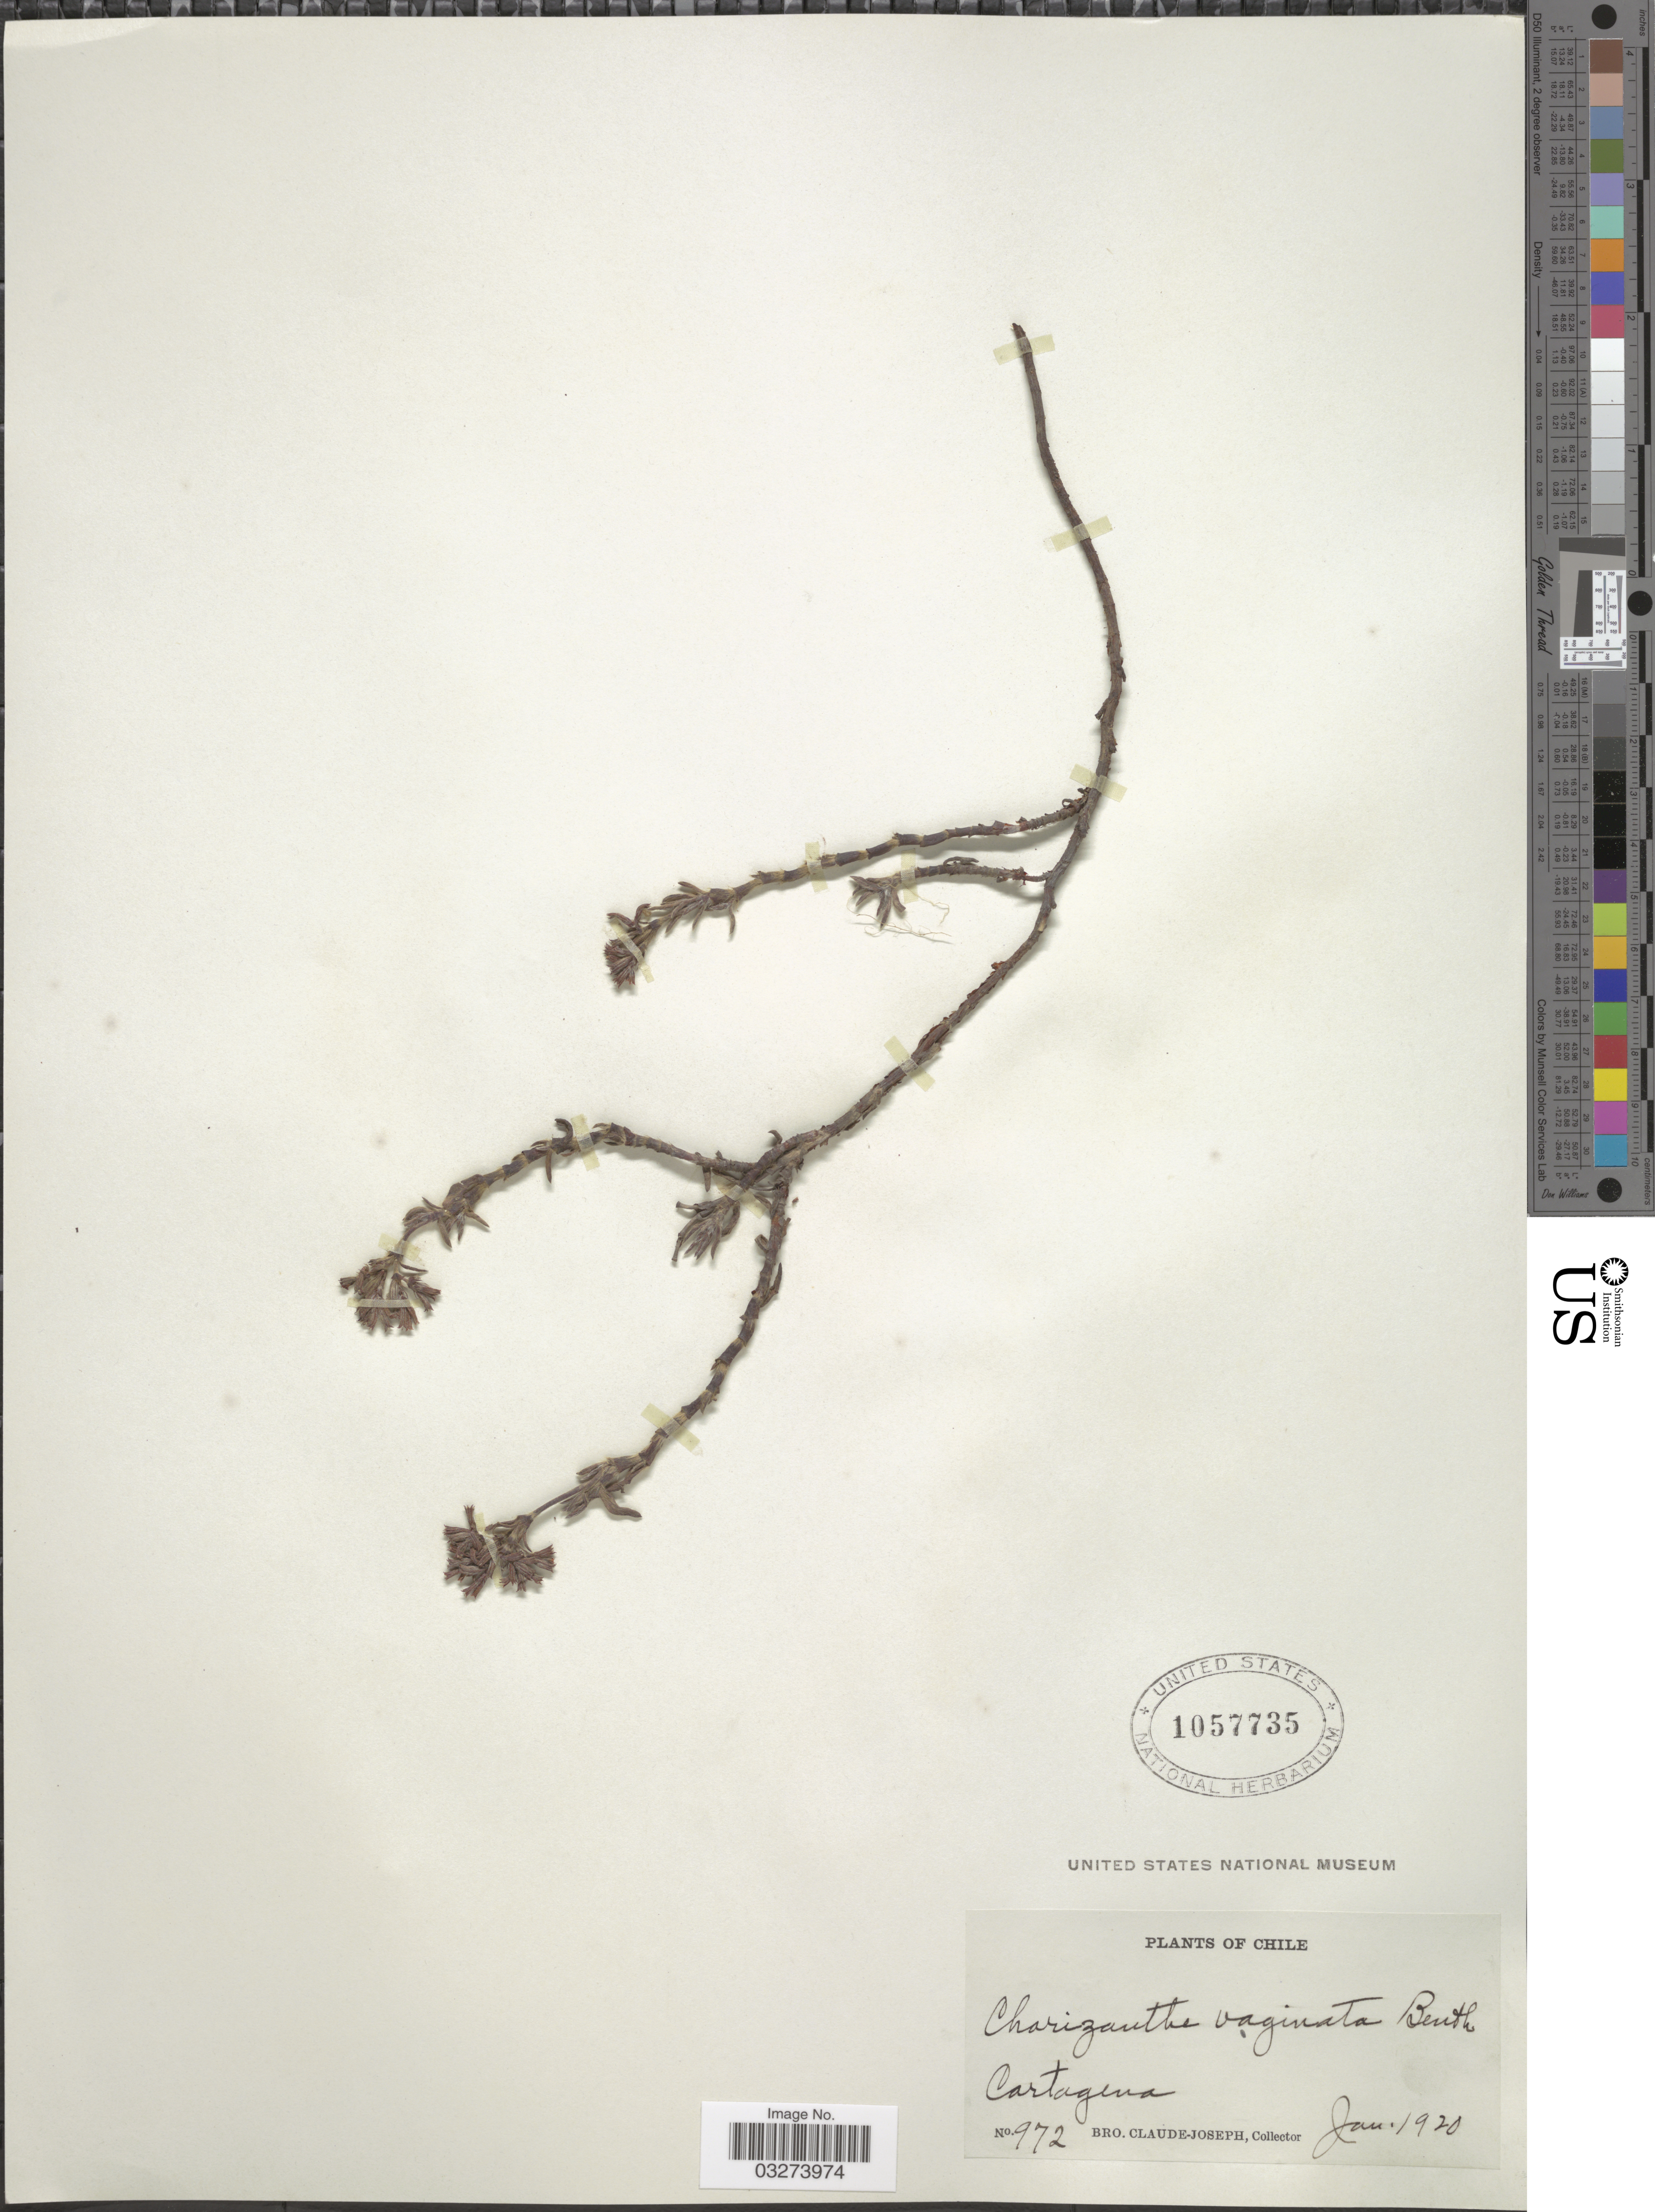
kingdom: Plantae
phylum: Tracheophyta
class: Magnoliopsida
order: Caryophyllales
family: Polygonaceae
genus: Chorizanthe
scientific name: Chorizanthe vaginata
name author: Benth.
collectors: Bro. Claude-Joseph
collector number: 972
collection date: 1920-01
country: Chile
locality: Cartagena.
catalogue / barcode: US 1057735